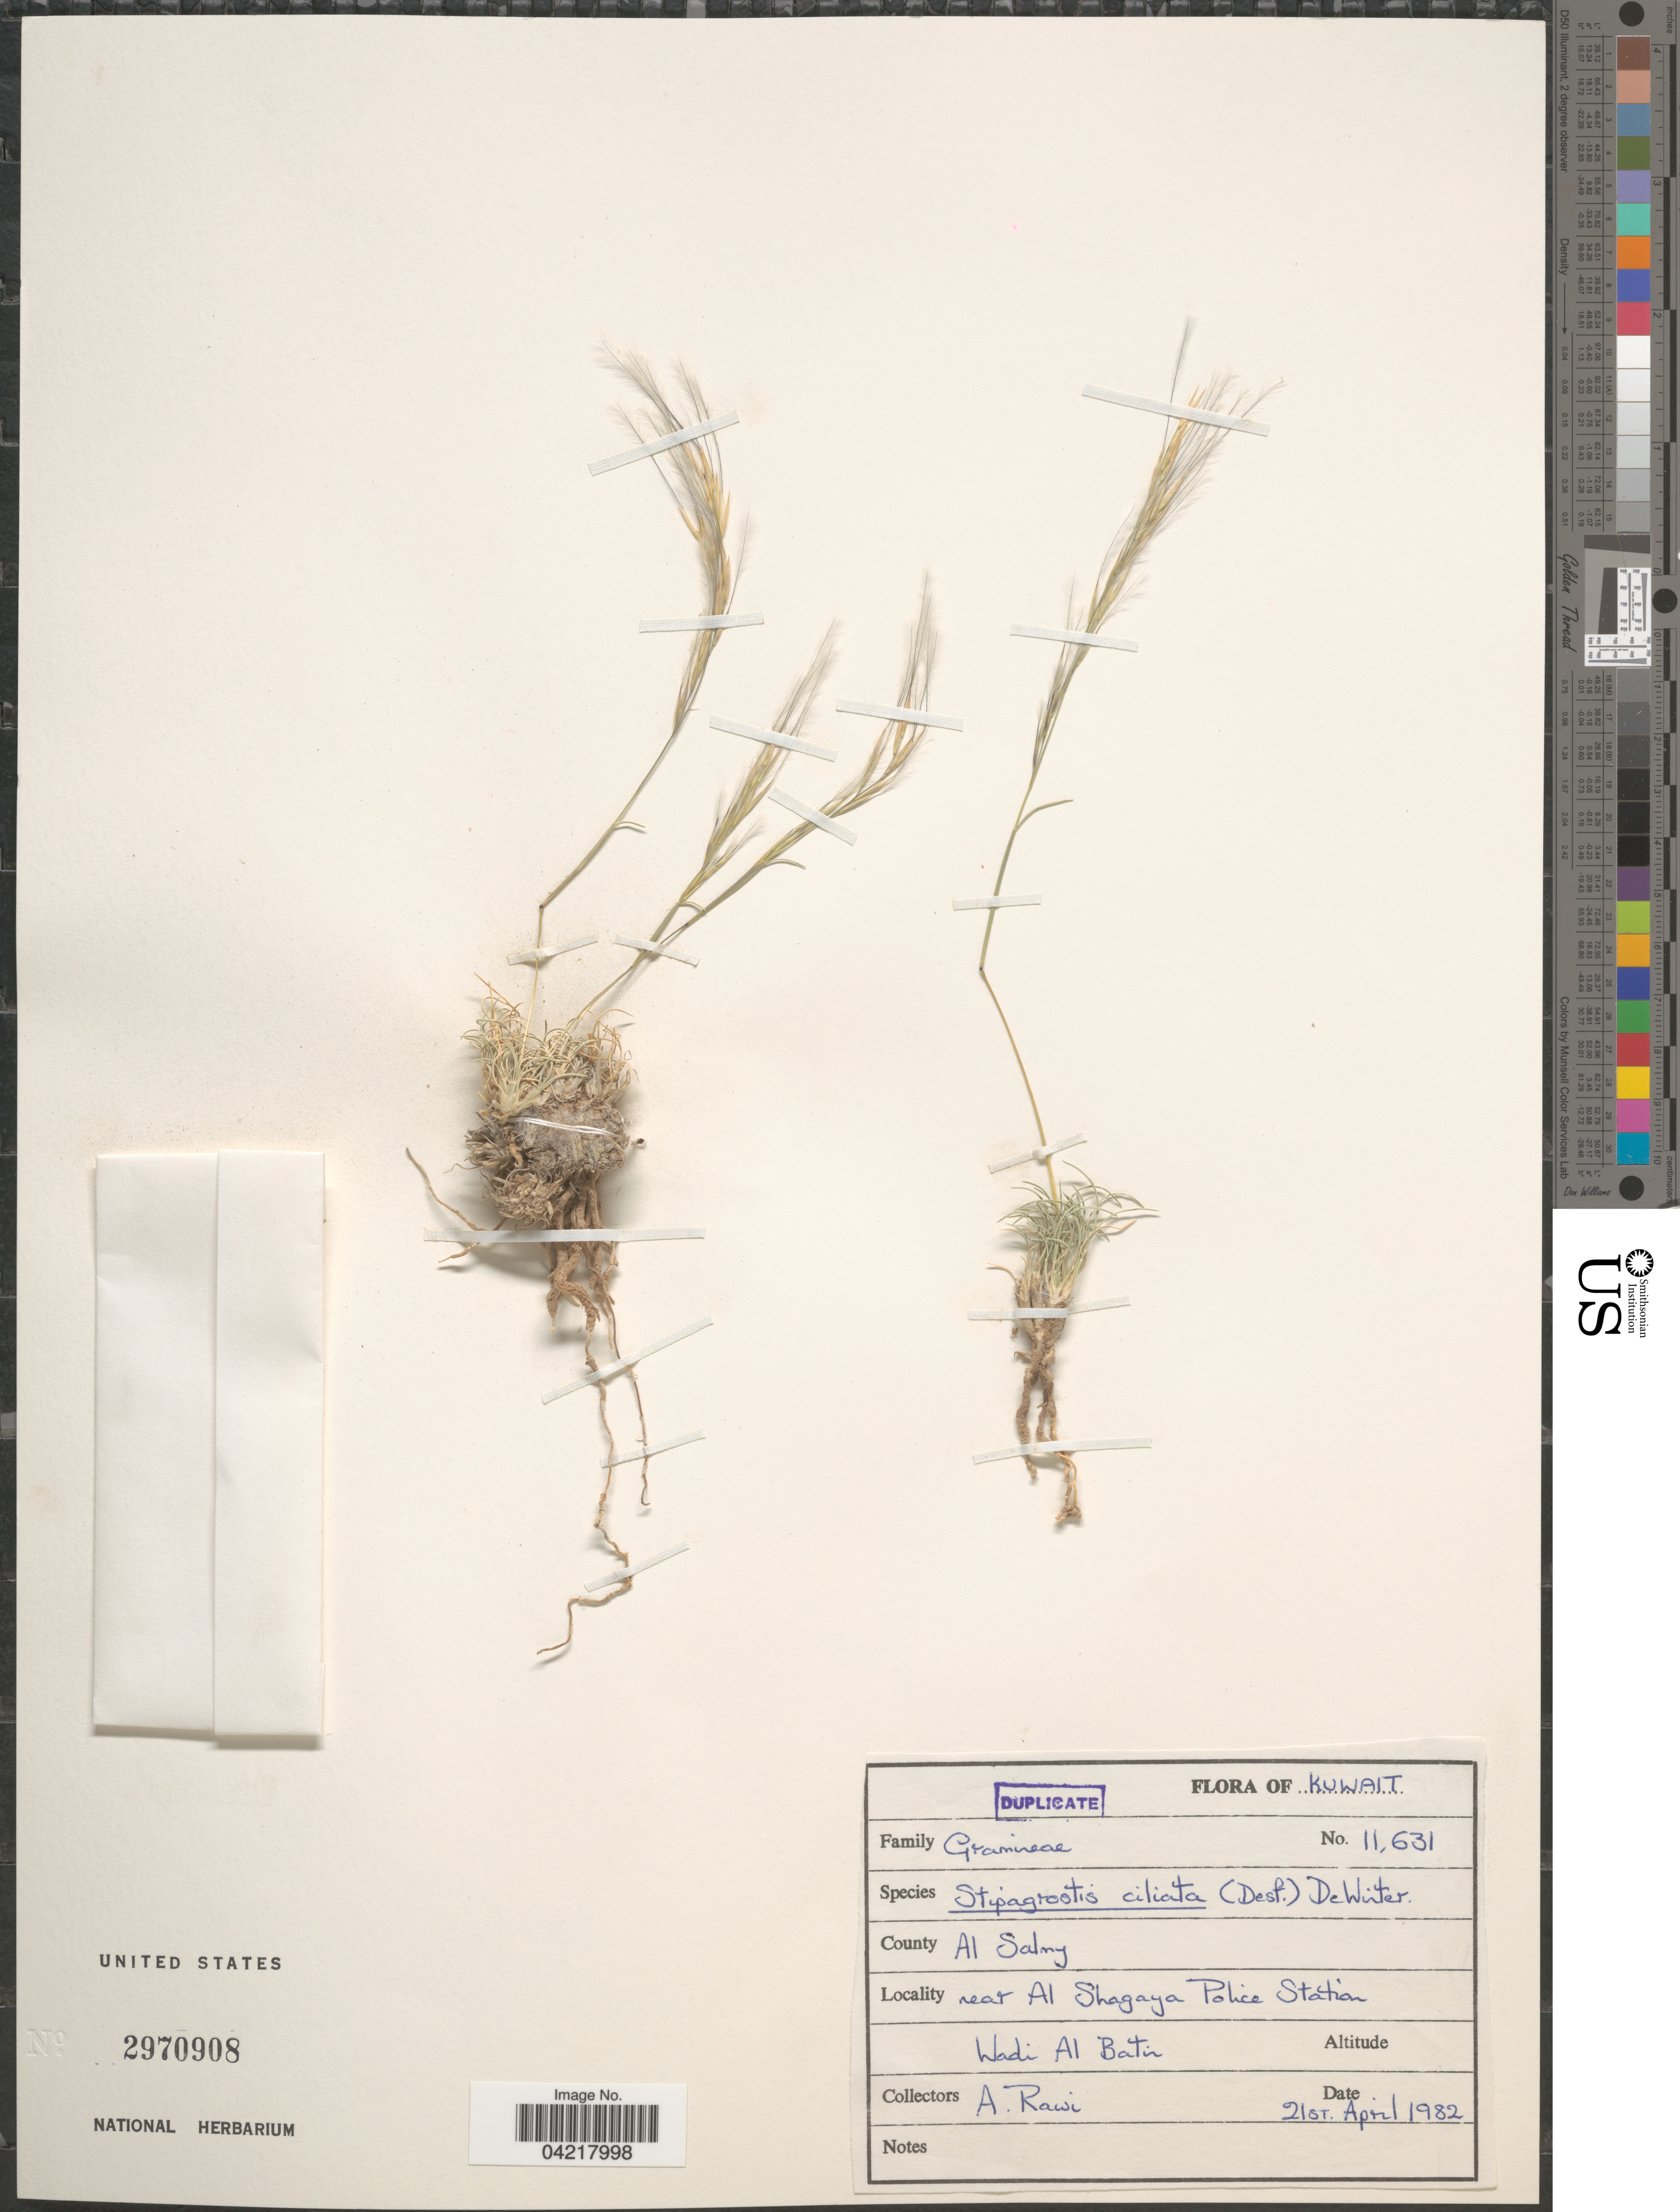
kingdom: Plantae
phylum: Tracheophyta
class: Liliopsida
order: Poales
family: Poaceae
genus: Stipagrostis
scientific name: Stipagrostis ciliata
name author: (Desf.) De Winter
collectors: A. Rawi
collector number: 11631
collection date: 1982-04-21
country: Kuwait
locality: County Al Salny. Near Al Shagaya Police Station, Wadi Al Batir.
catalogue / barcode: US 2970908